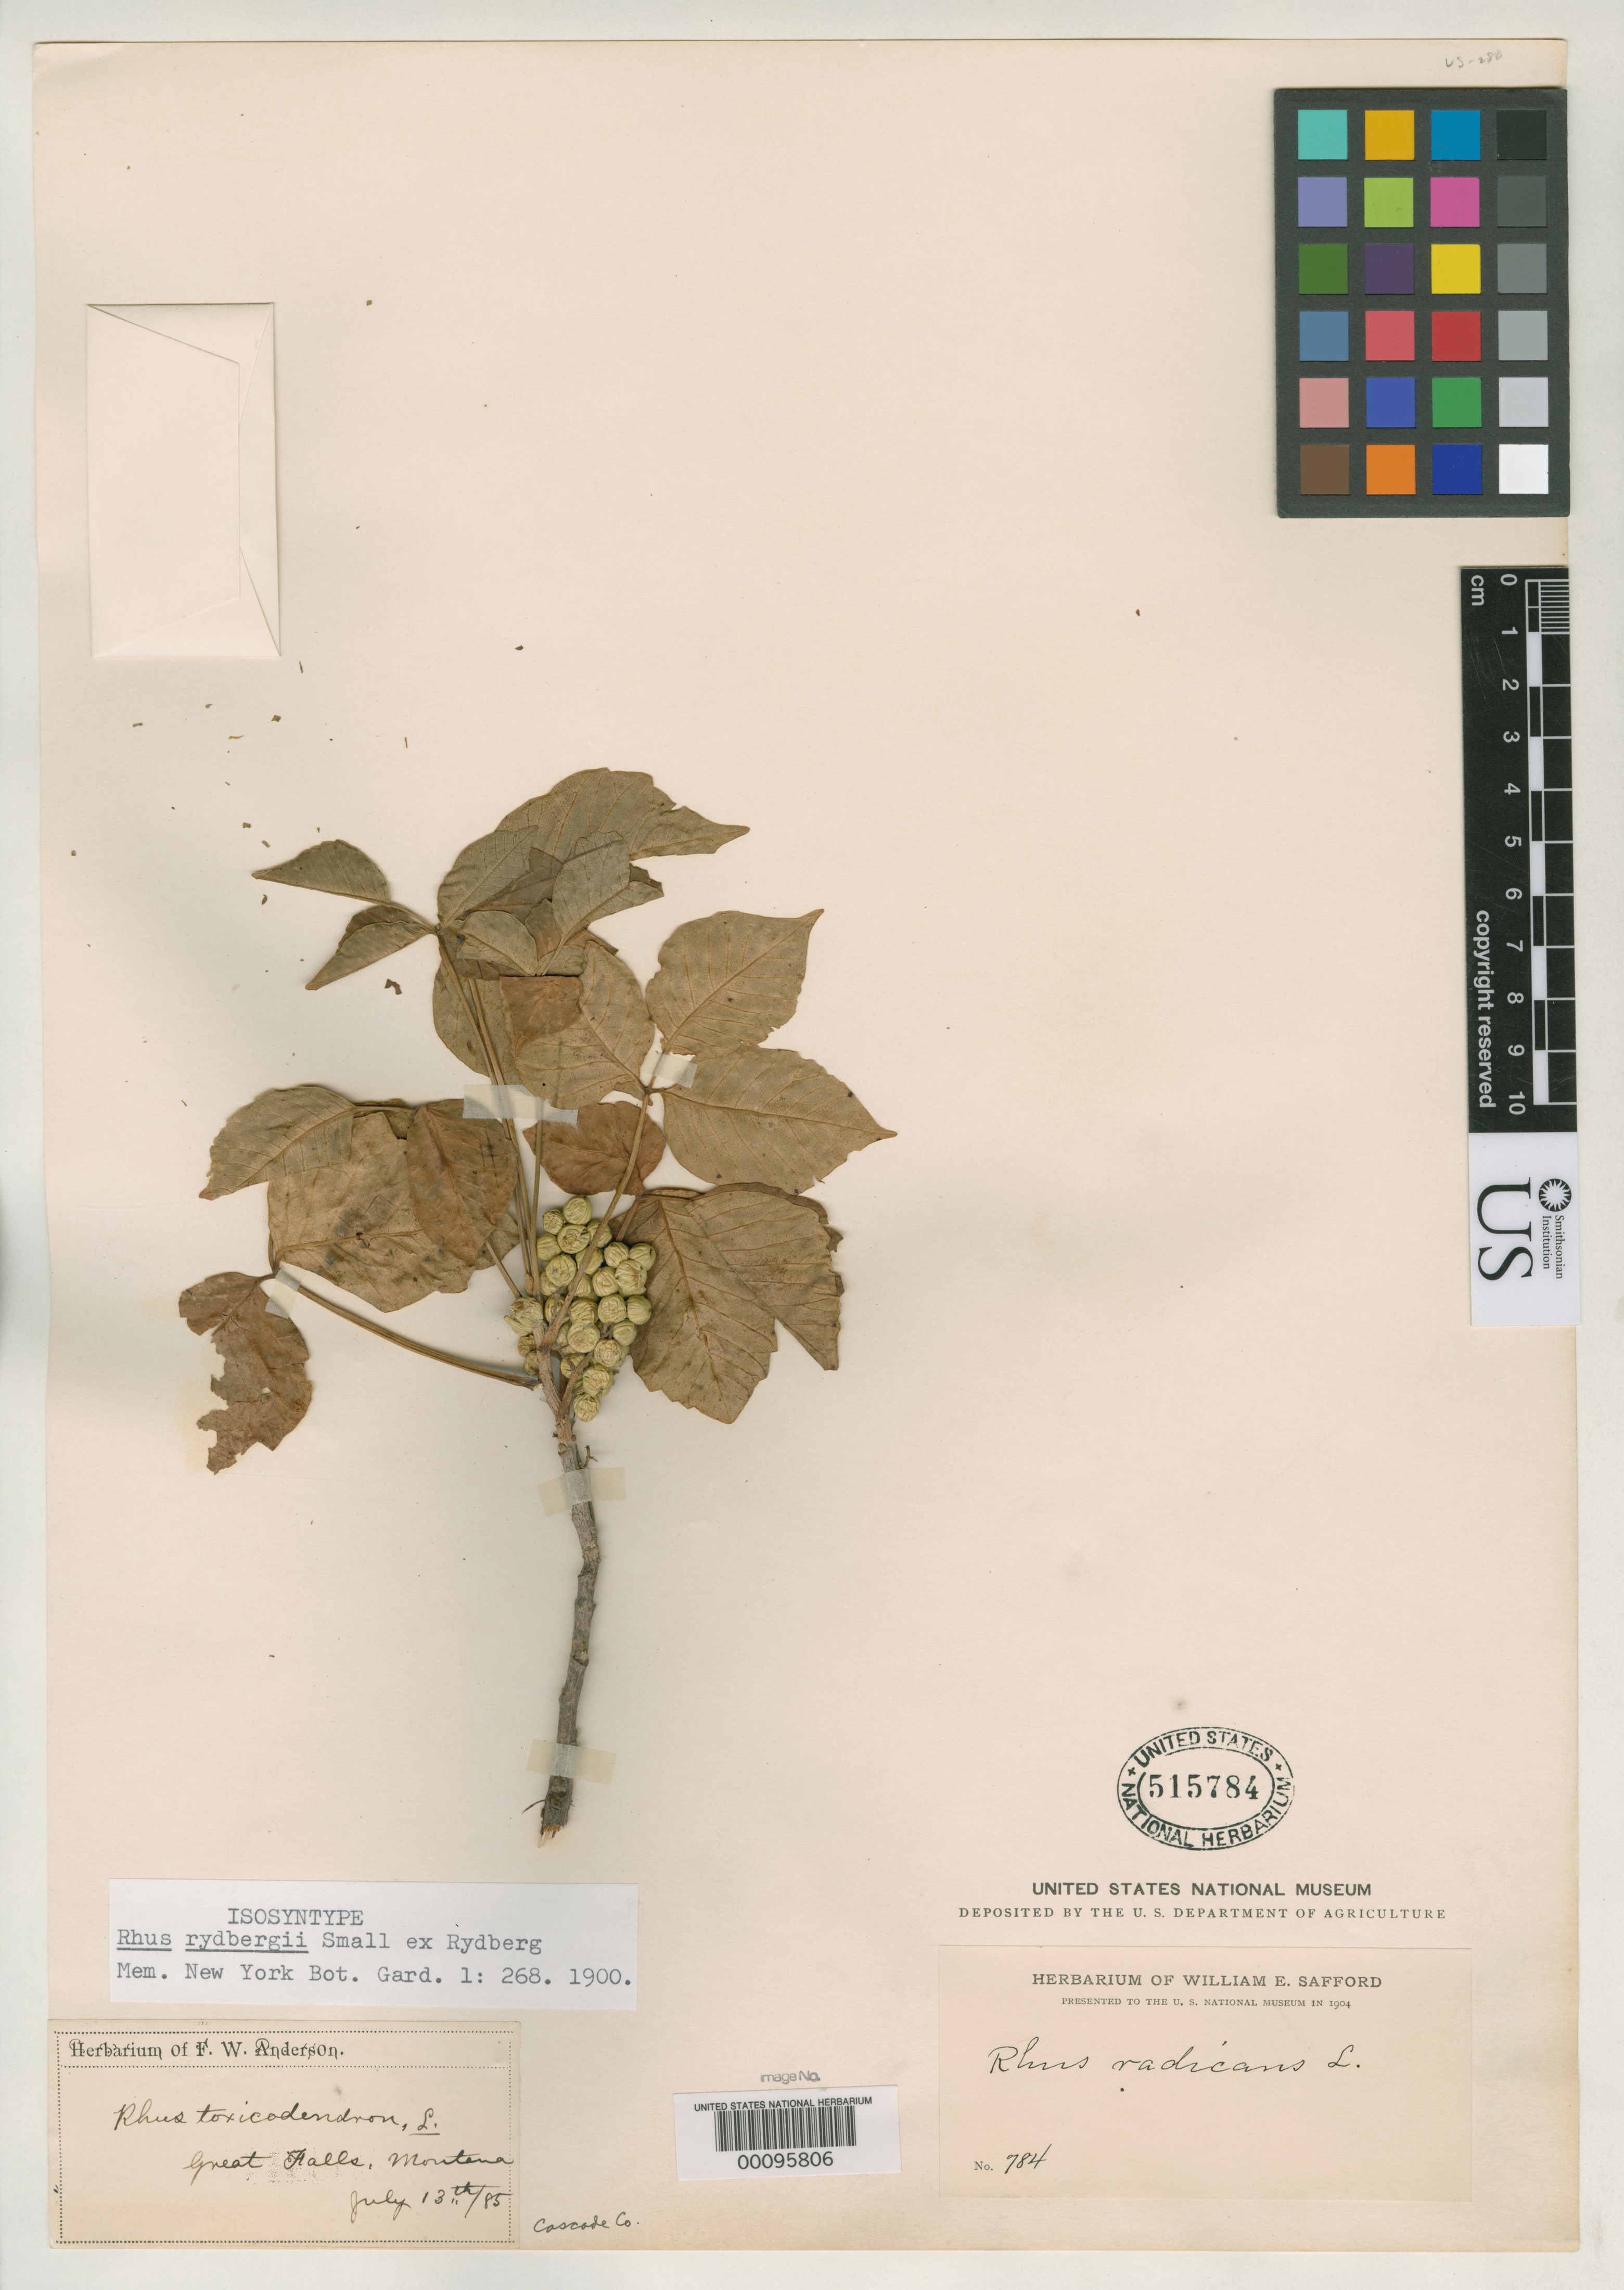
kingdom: Plantae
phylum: Tracheophyta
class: Magnoliopsida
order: Sapindales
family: Anacardiaceae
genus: Rhus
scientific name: Rhus rydbergii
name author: Small in Rydb.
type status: Isosyntype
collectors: F. W. Anderson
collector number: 784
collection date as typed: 13 Jul 1885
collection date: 1885-07-13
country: United States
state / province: Montana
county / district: Cascade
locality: Great Falls.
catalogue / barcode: US 515784